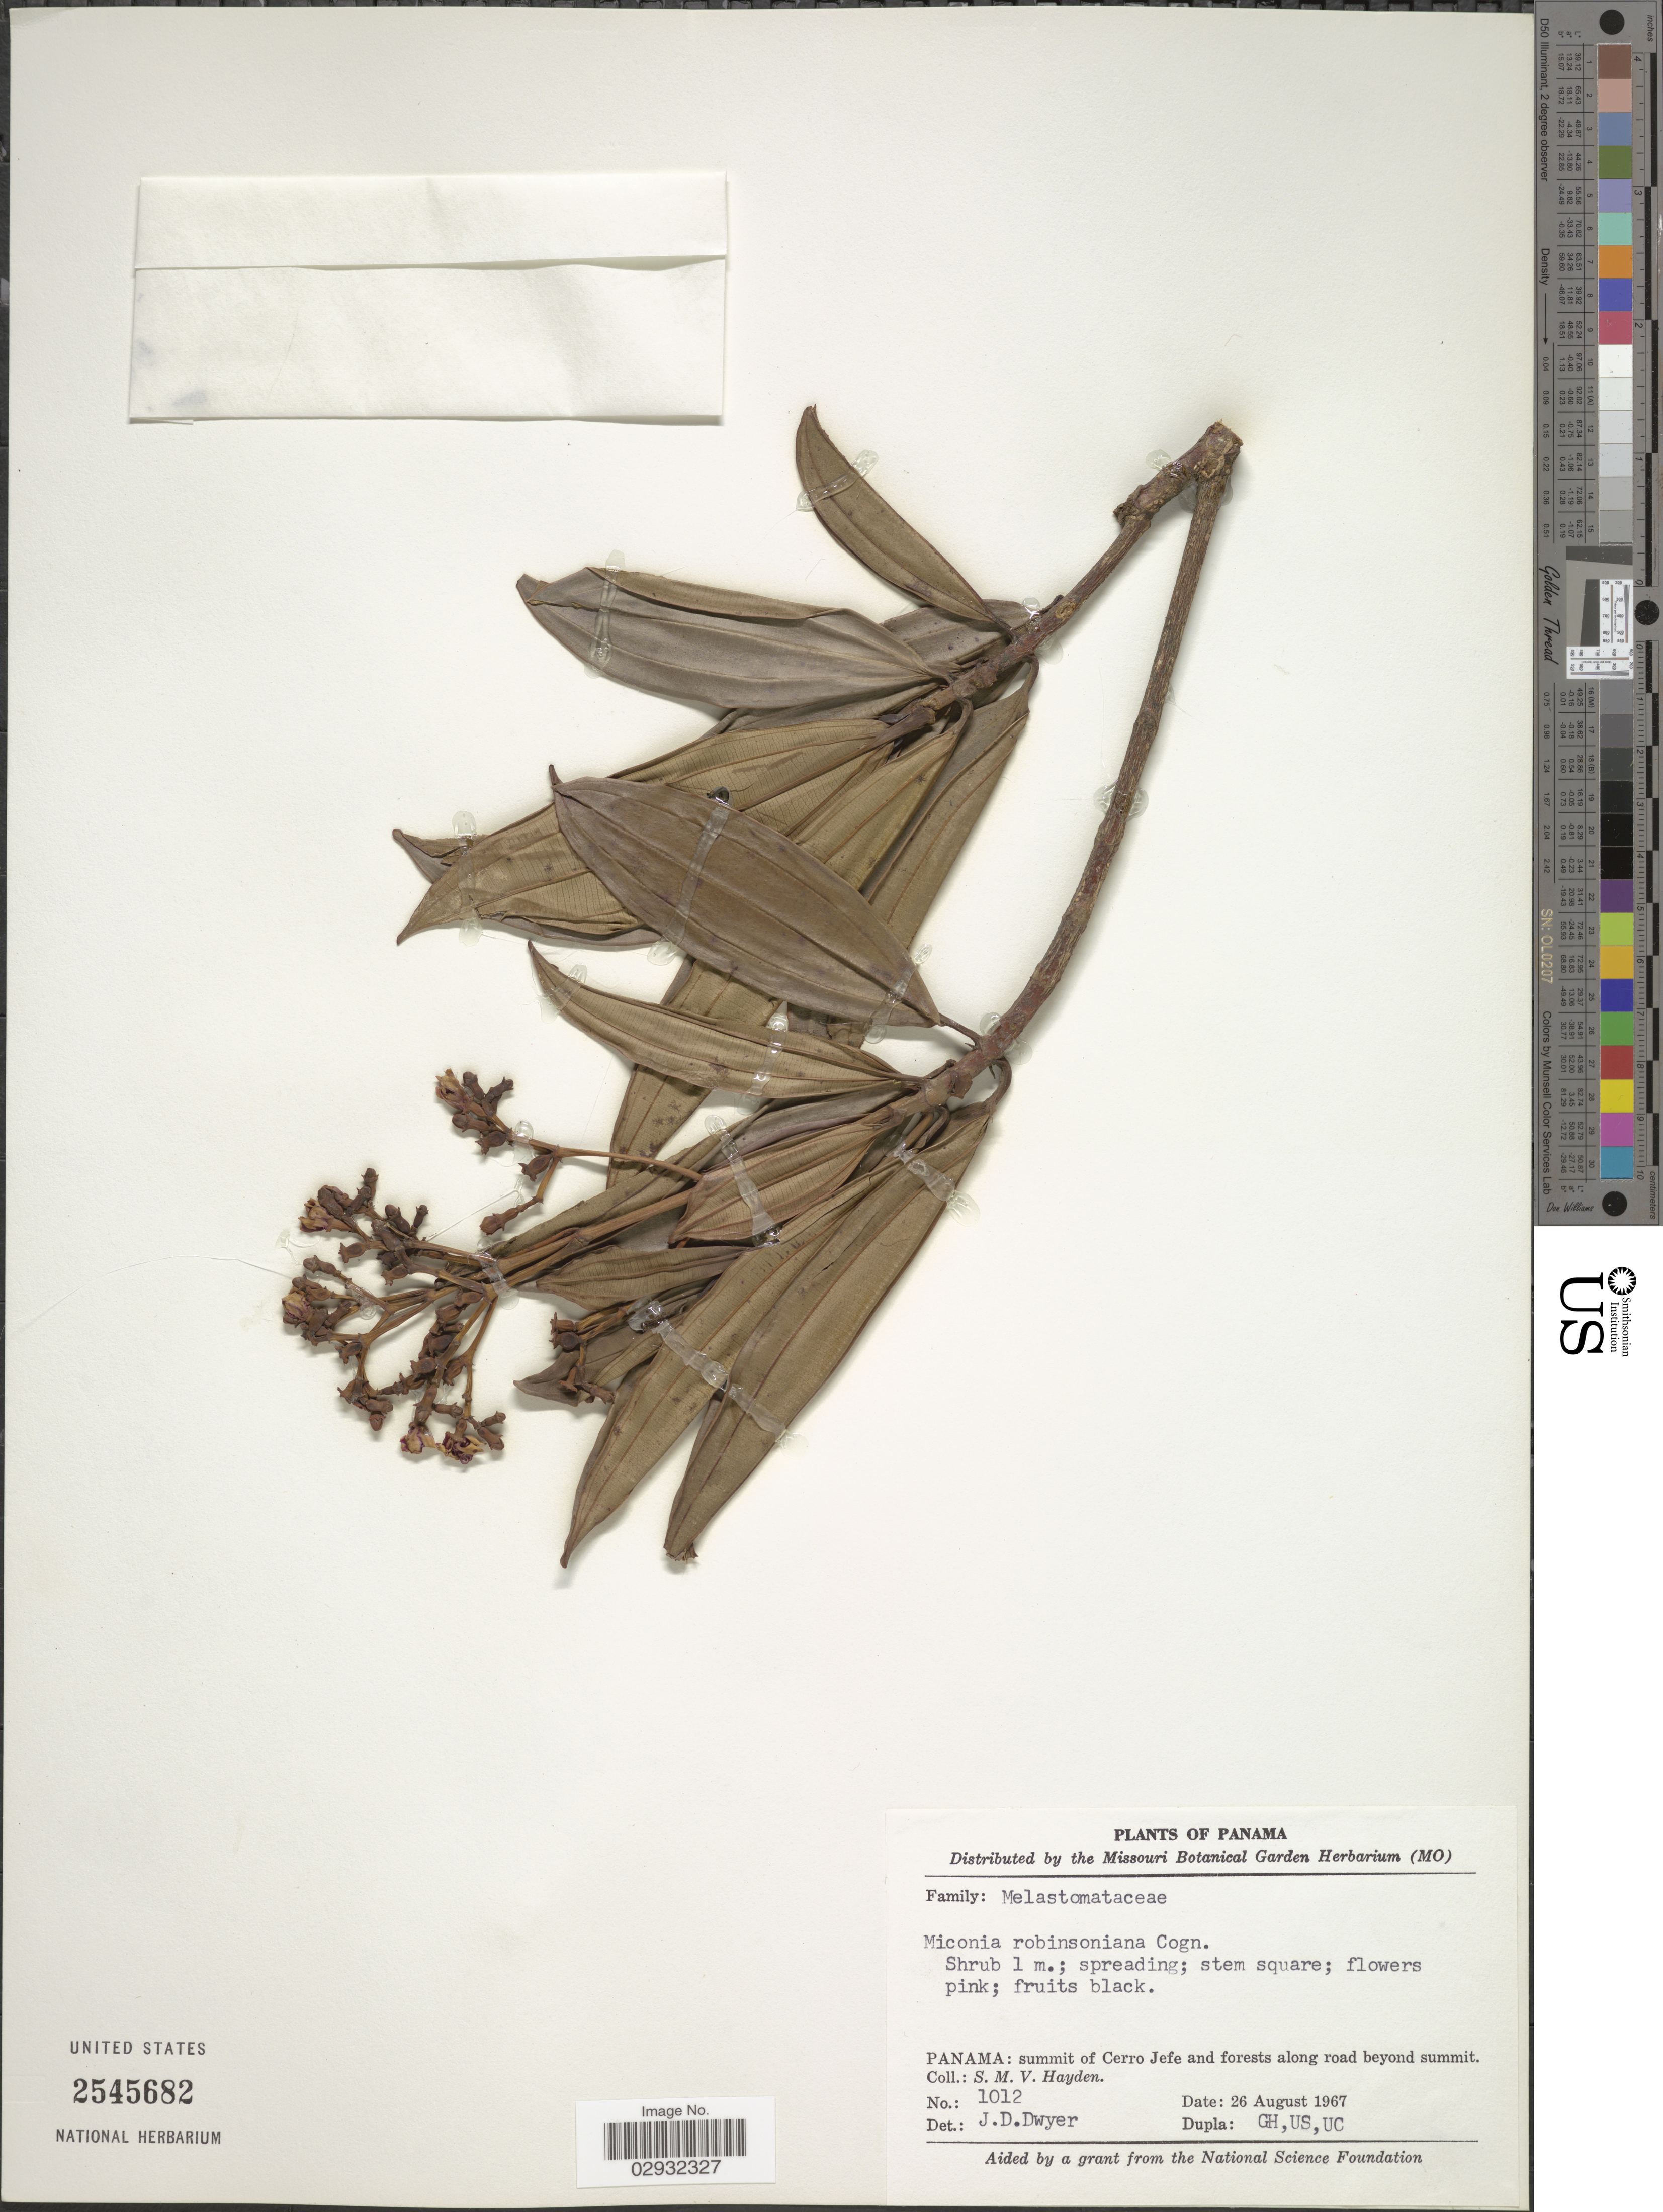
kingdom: Plantae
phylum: Tracheophyta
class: Magnoliopsida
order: Myrtales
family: Melastomataceae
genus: Miconia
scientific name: Miconia curvipetiolata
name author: Cogn. & Gleason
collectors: S. M. Hayden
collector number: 1012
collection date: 1967-08-26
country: Panama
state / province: Panamá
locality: Summit of Cerro Jefe and forests along road beyond summit.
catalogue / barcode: US 2545682